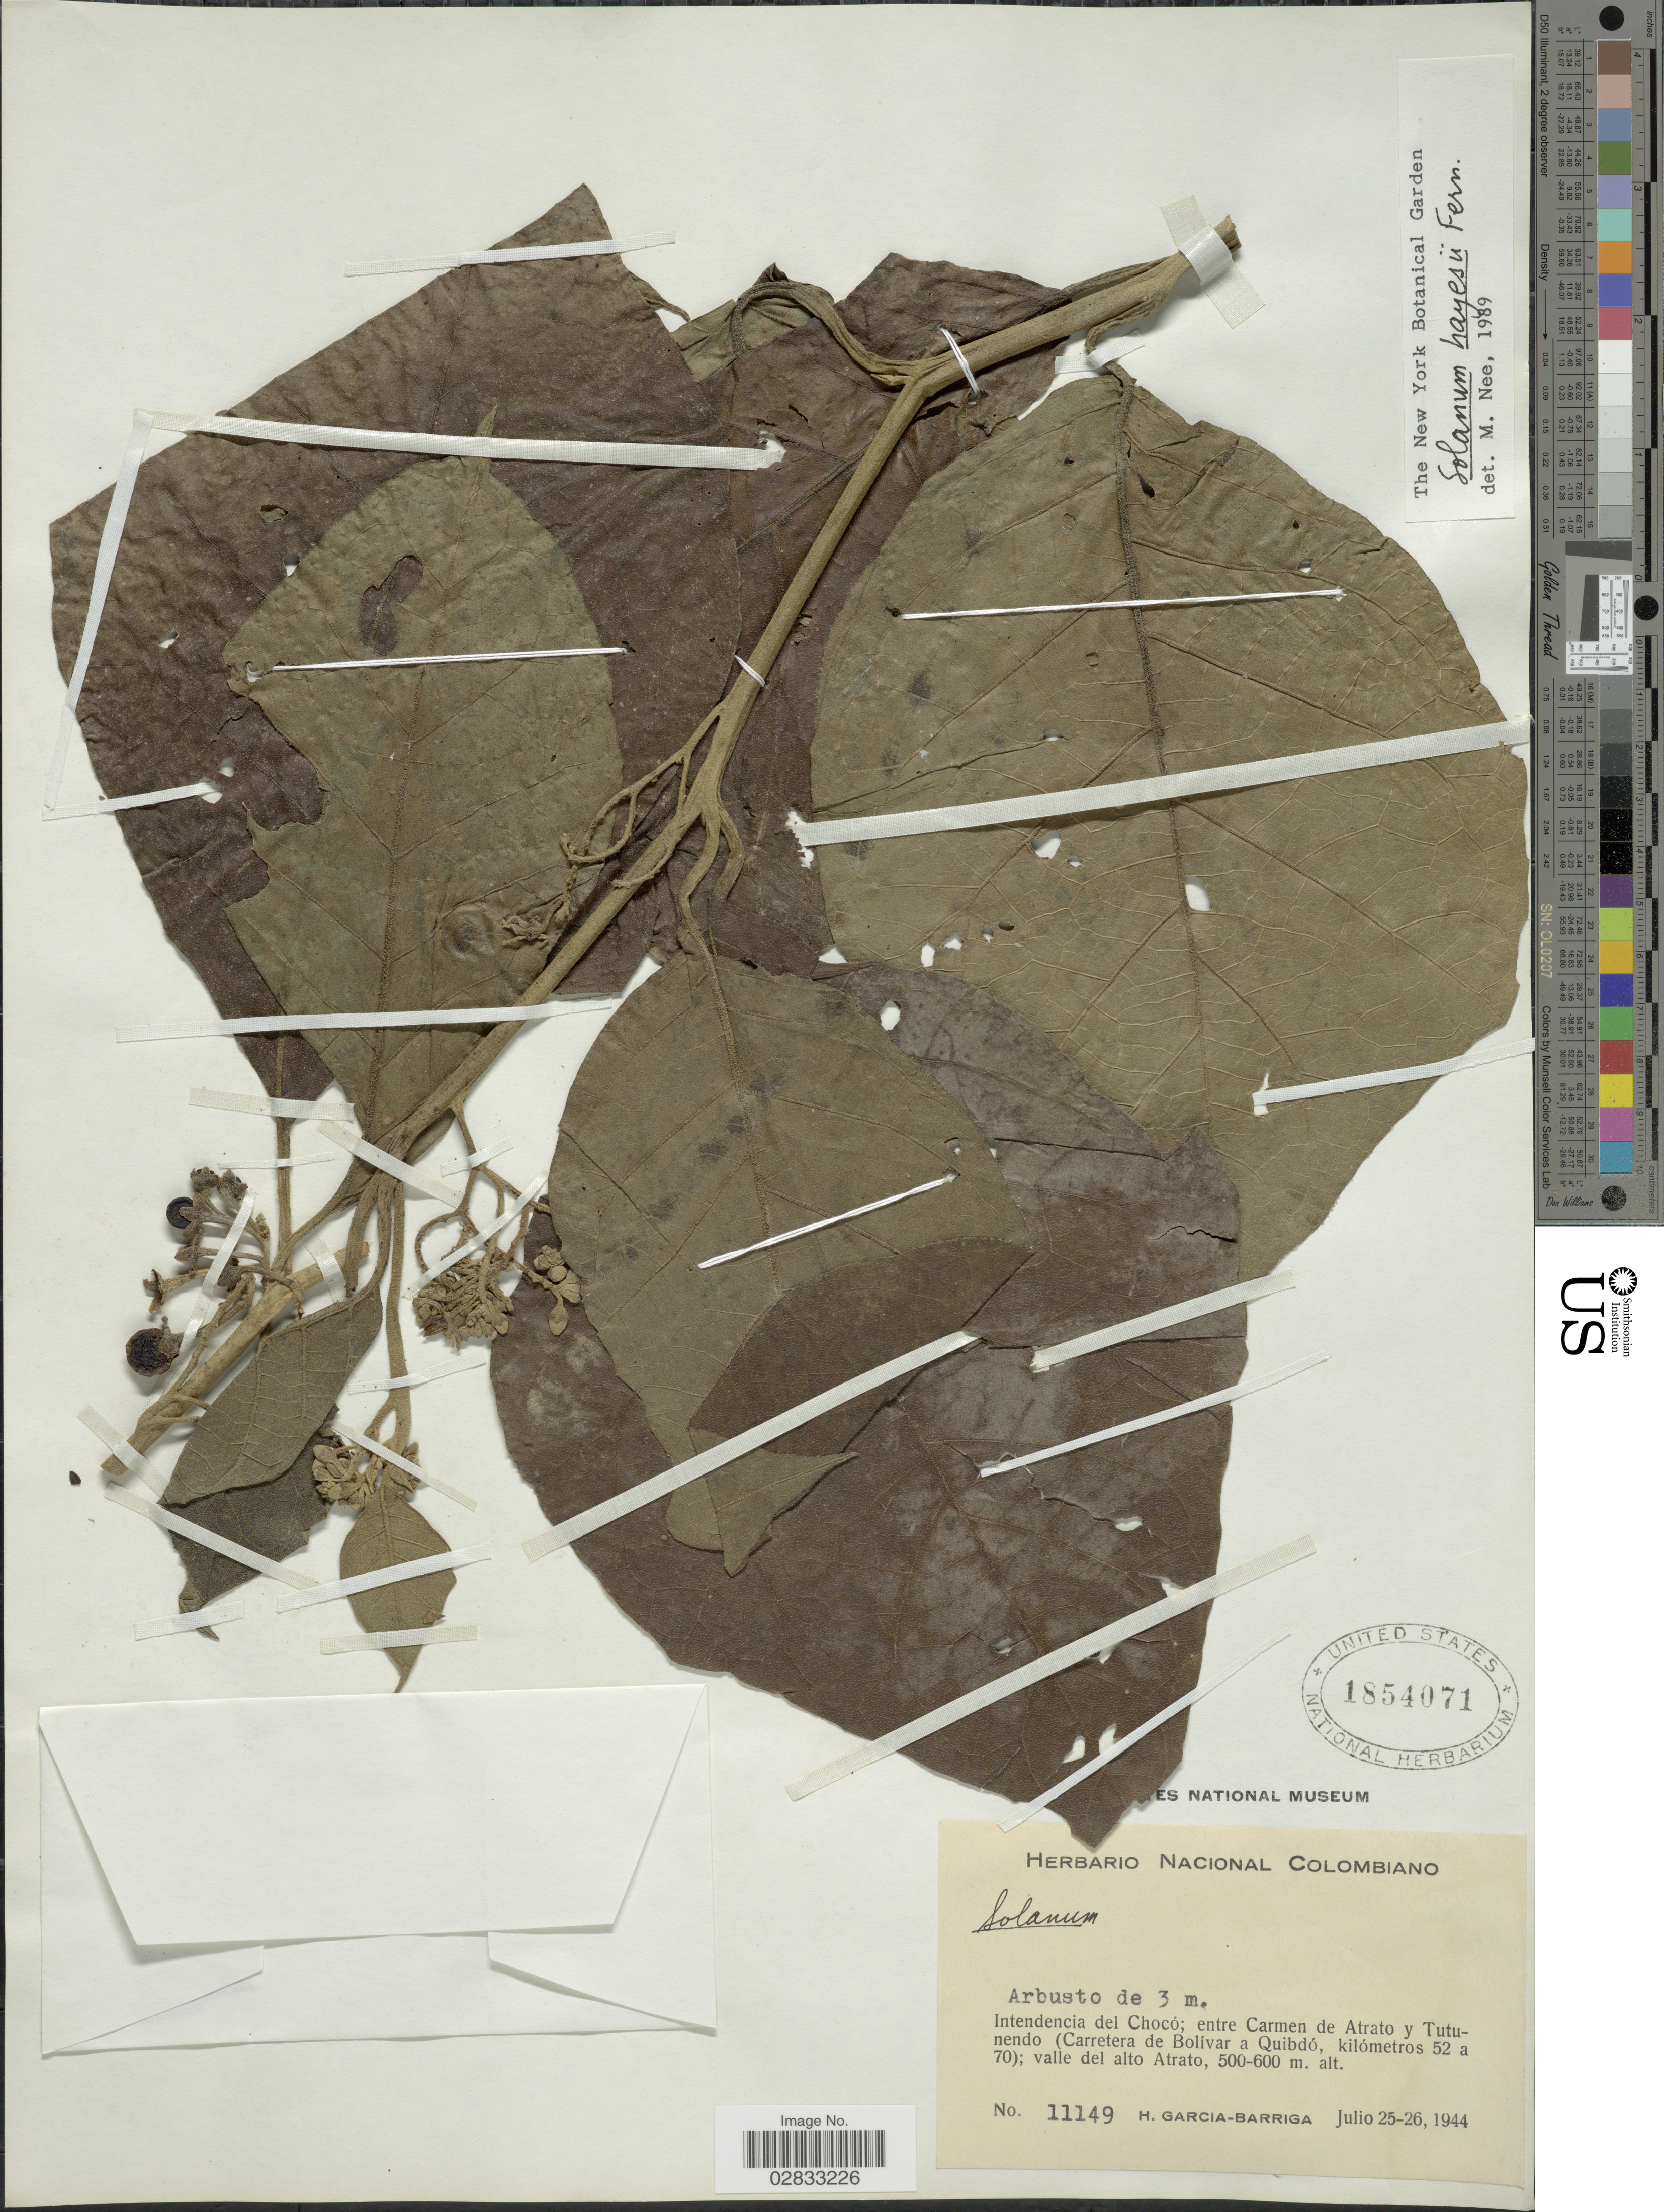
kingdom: Plantae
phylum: Tracheophyta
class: Magnoliopsida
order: Solanales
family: Solanaceae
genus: Solanum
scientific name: Solanum hayesii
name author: Fernald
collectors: H. García Barriga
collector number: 11149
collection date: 1944-07-25/1944-07-26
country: Colombia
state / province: Chocó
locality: Intendencia del Chocó; entre Carmen de Atrato y Tutunendo (Carretera de Bolivar a Quibdó, kilómetros 52 a 70); valle del alto Atrato.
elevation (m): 500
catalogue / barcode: US 1854071